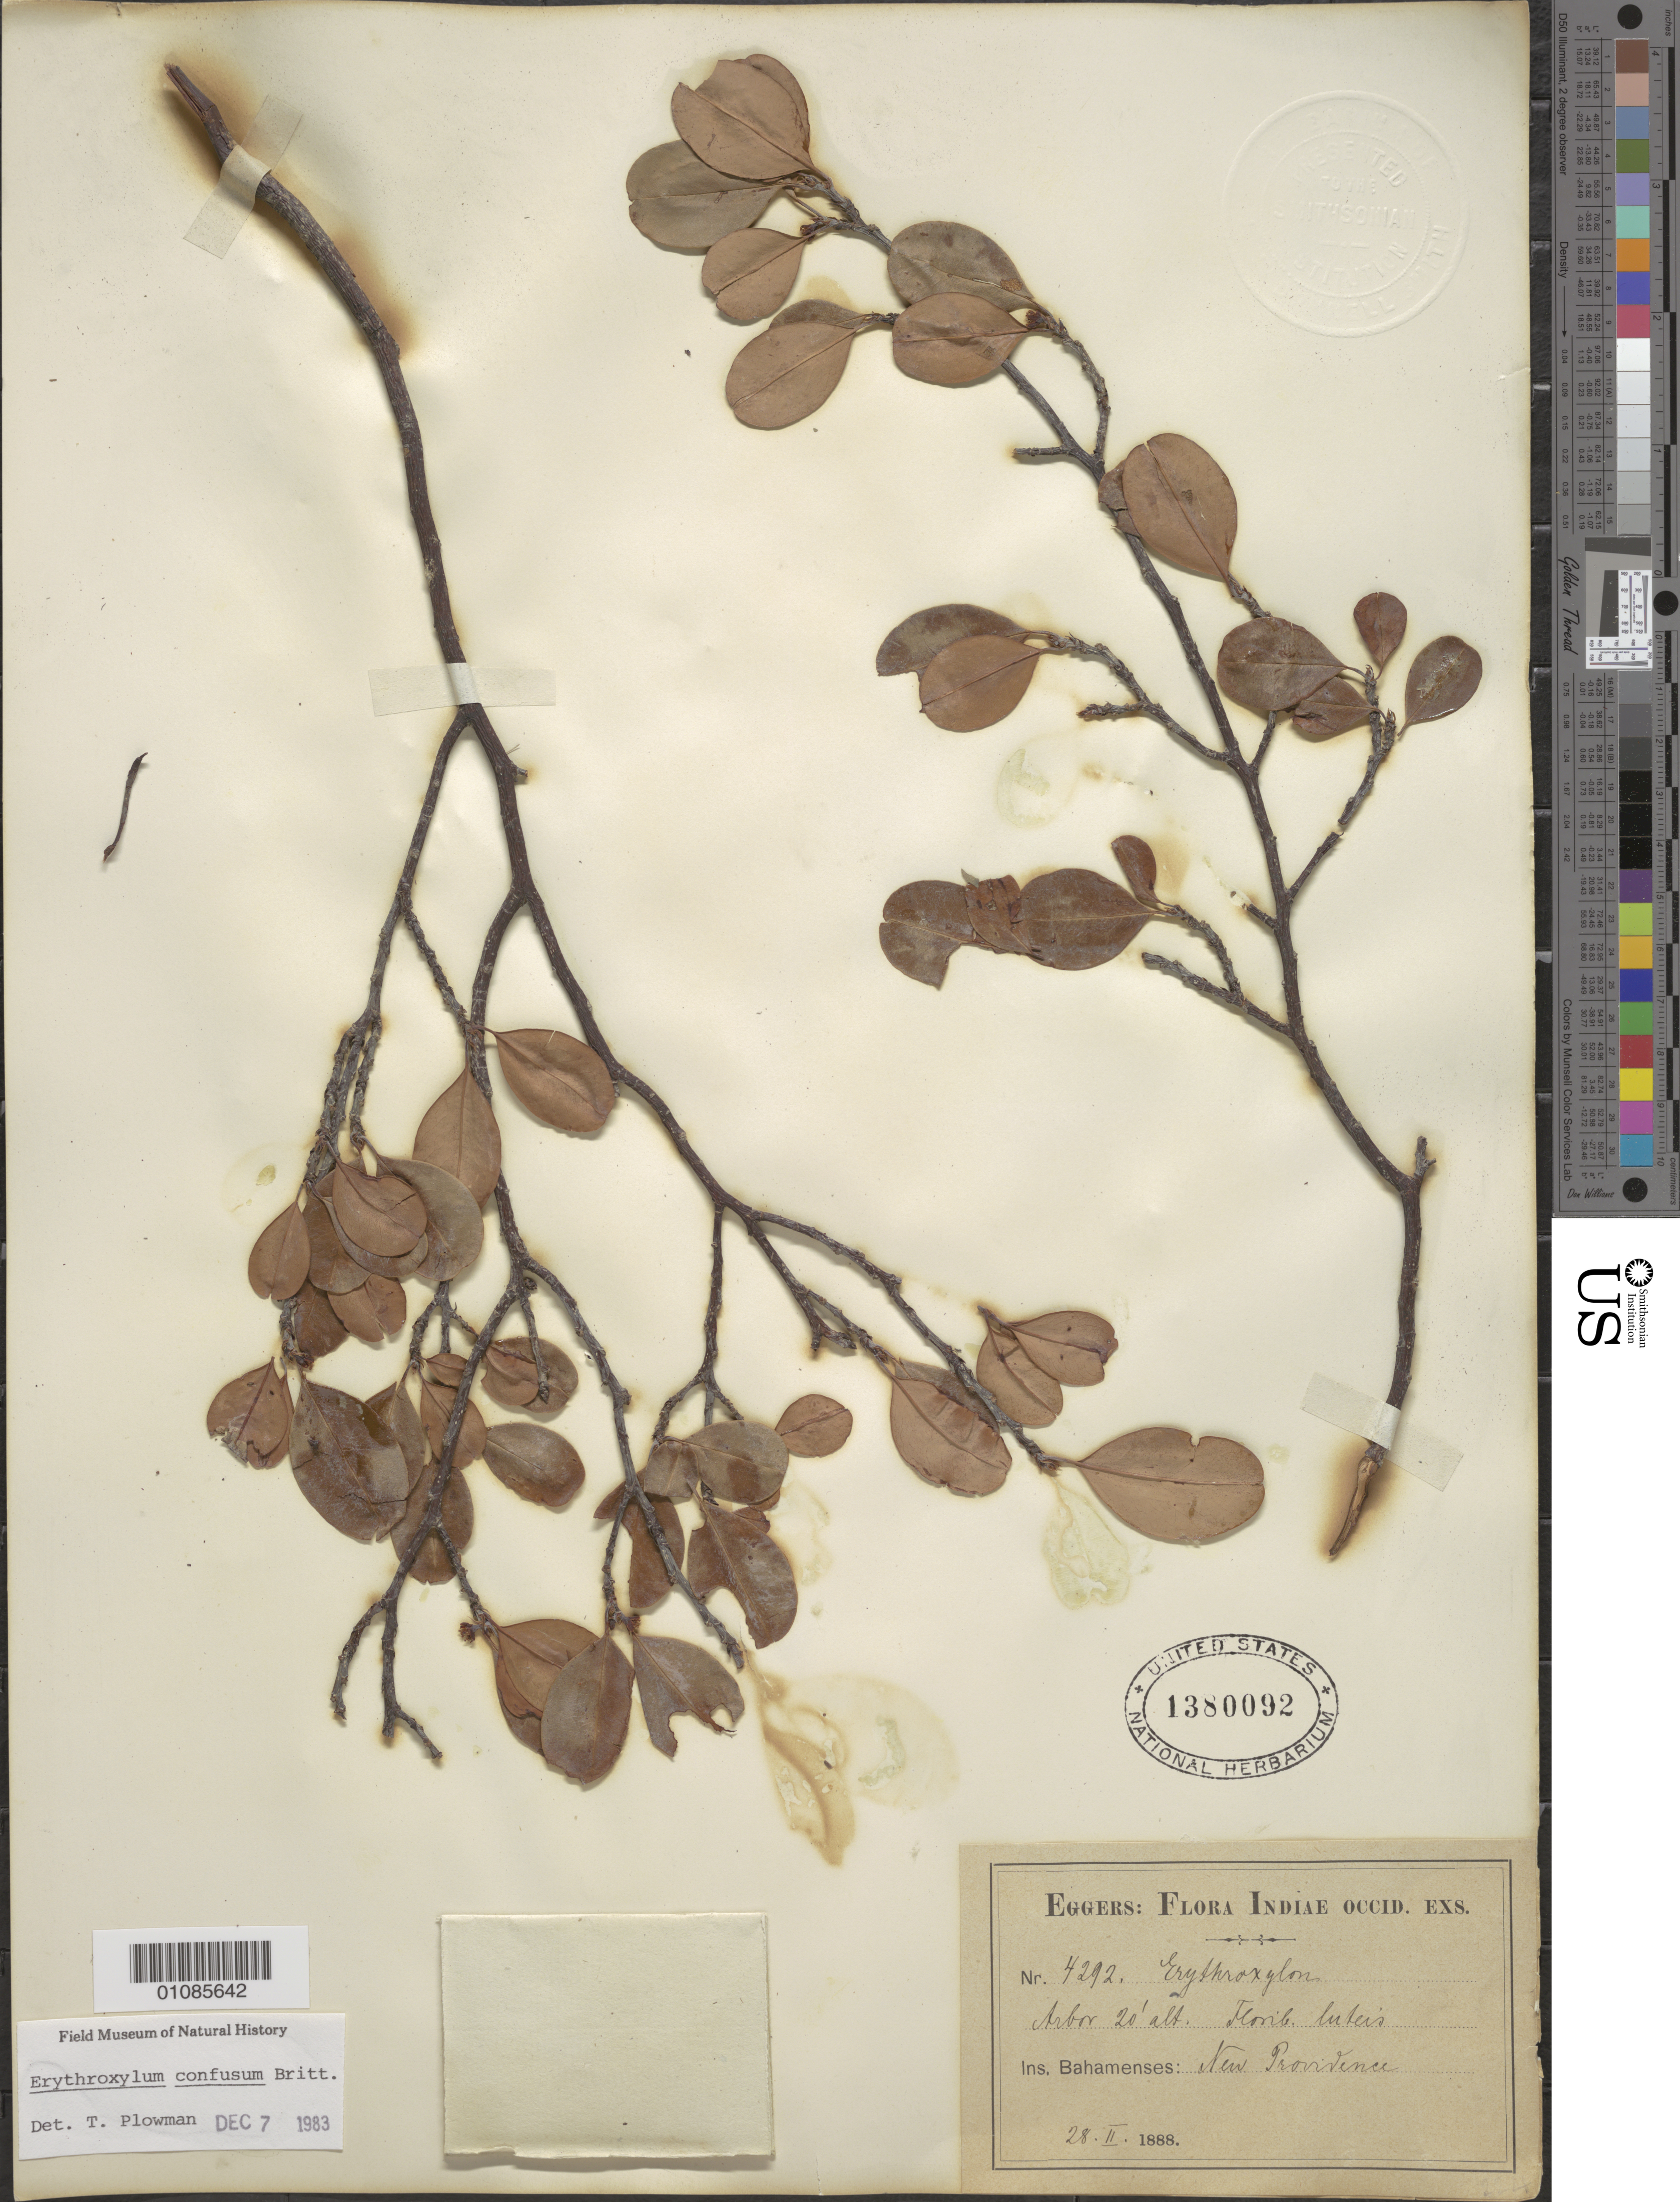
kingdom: Plantae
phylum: Tracheophyta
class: Magnoliopsida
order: Malpighiales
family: Erythroxylaceae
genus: Erythroxylum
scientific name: Erythroxylum confusum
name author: Britton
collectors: H. F. A. von Eggers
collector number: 4292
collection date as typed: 28 Feb 1888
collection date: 1888-02-28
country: Bahamas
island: New Providence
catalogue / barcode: US 1380092